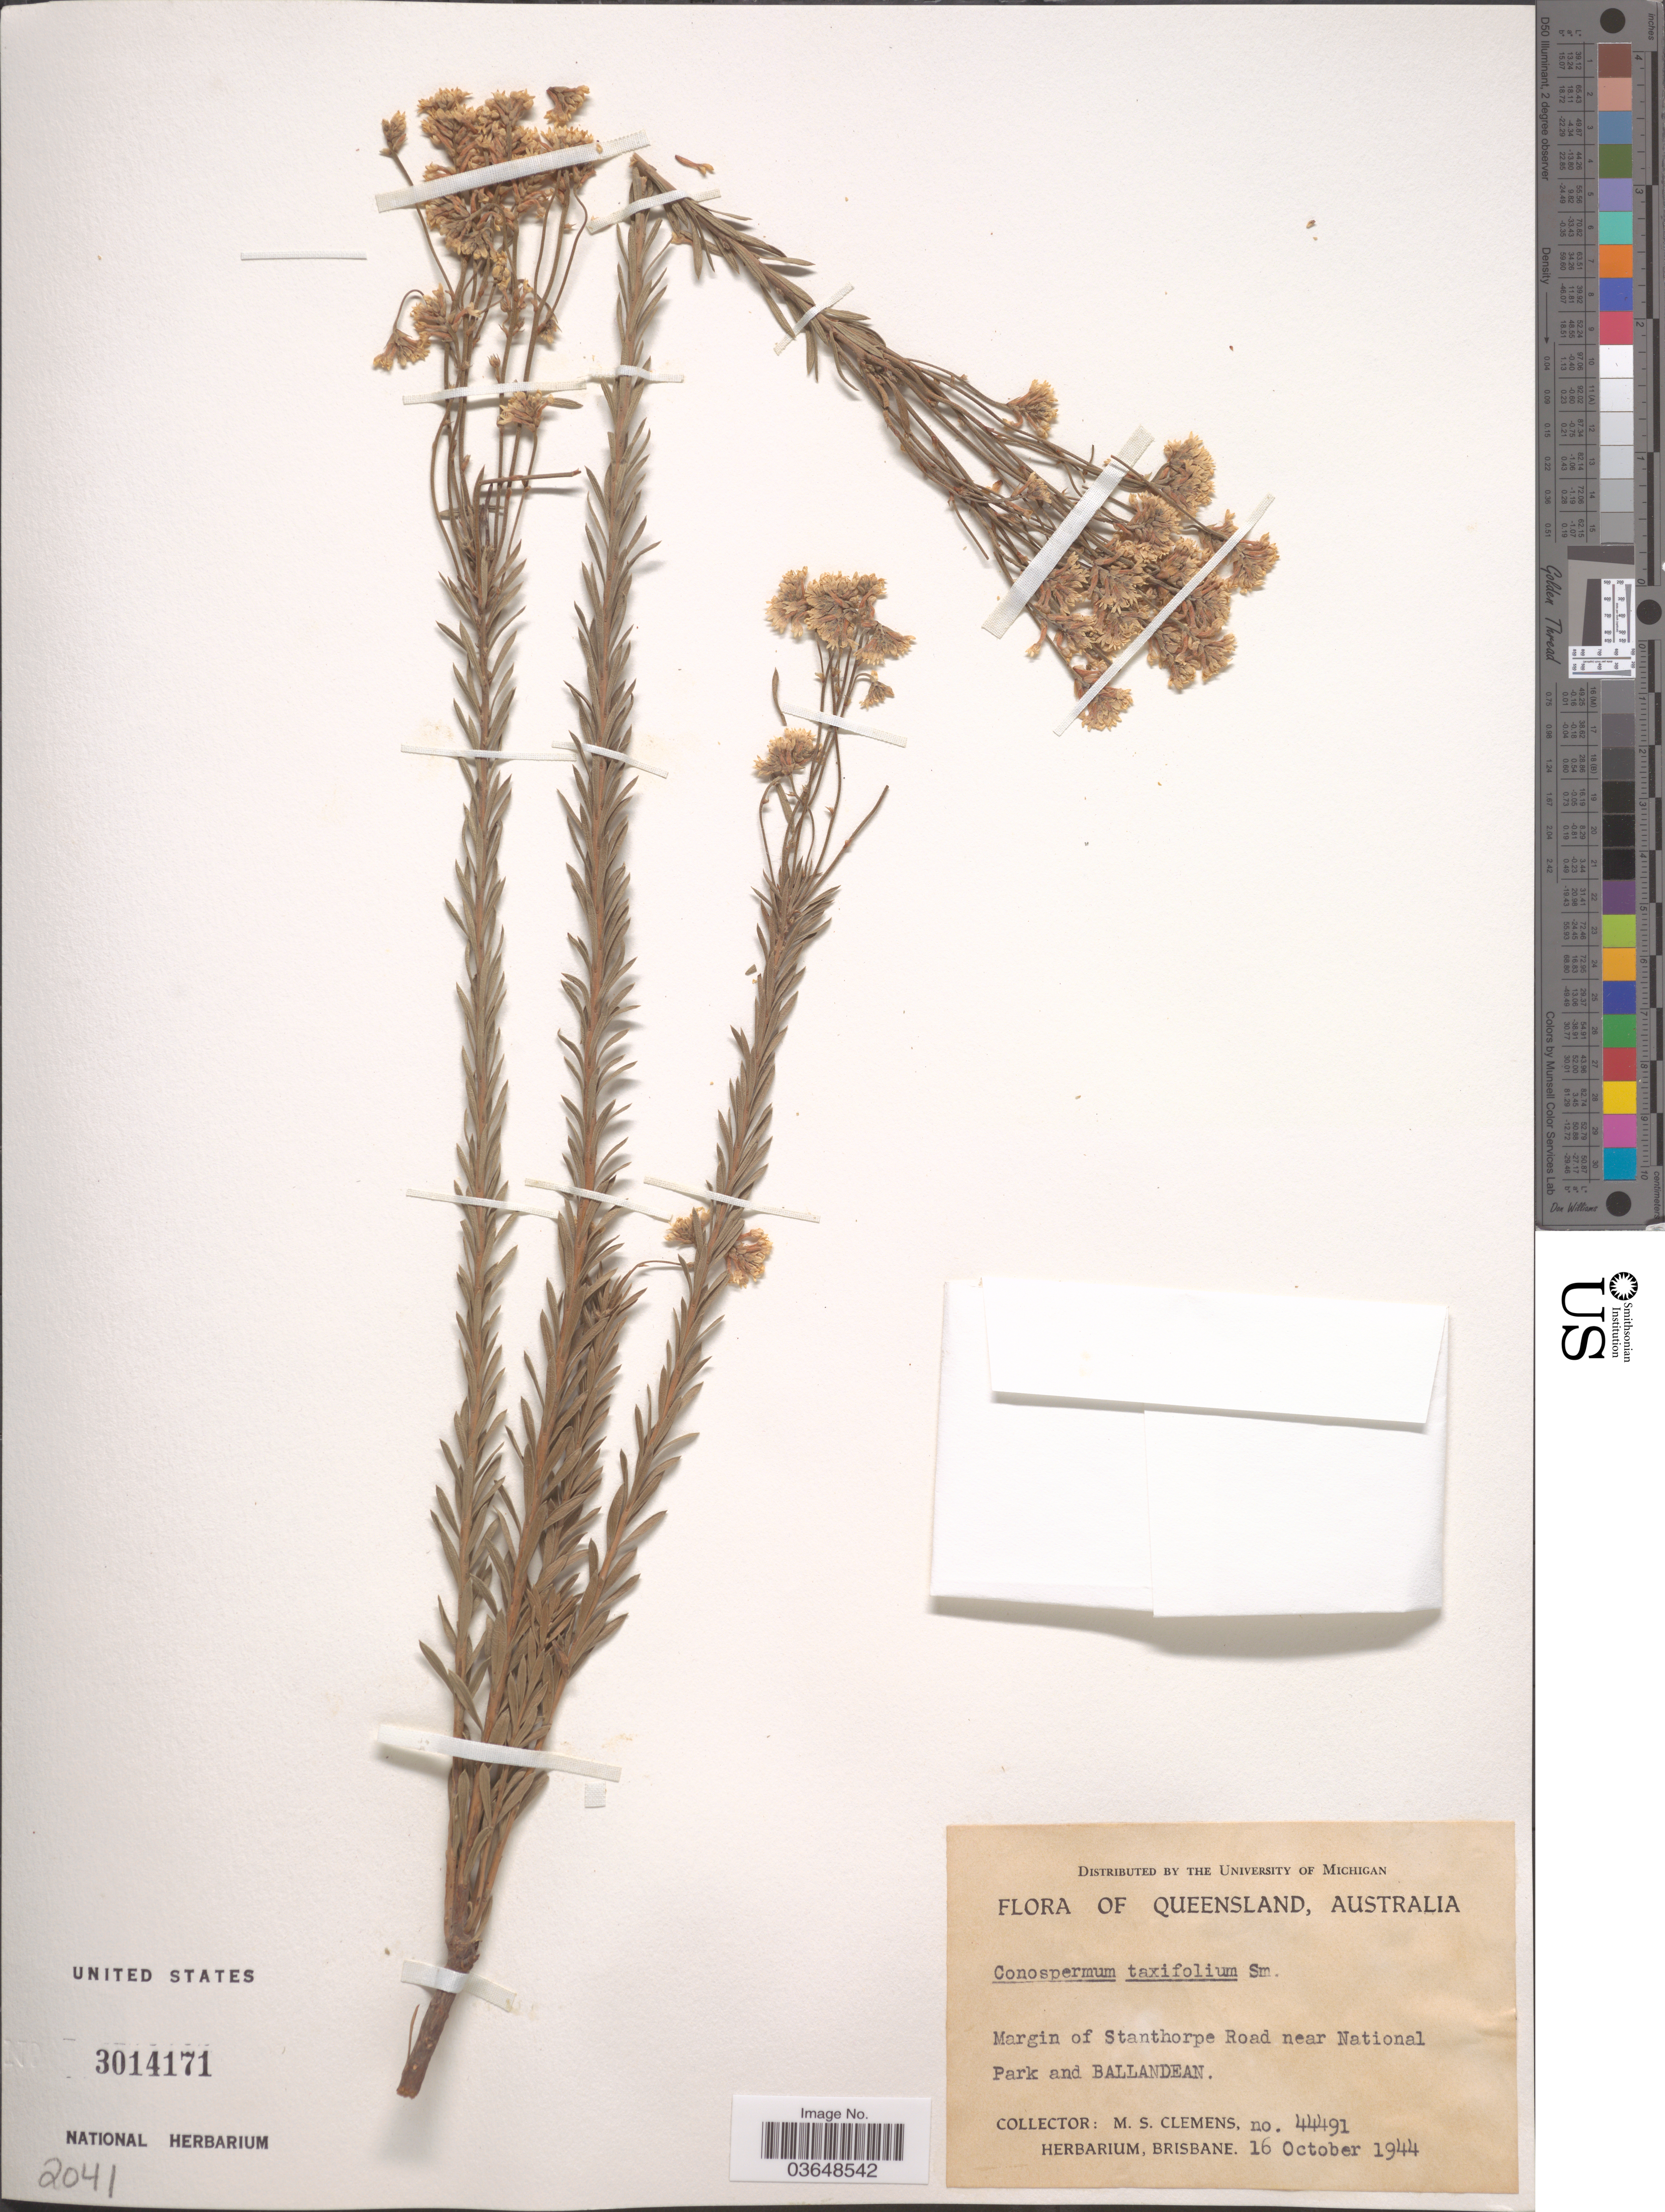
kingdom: Plantae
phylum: Tracheophyta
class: Magnoliopsida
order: Proteales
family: Proteaceae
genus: Conospermum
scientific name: Conospermum taxifolium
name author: Sm.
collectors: M. S. Clemens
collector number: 44491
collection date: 1944-10-16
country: Australia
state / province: Queensland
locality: Margin of Stanthorpe Road near National Park and Ballandean.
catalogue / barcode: US 3014171